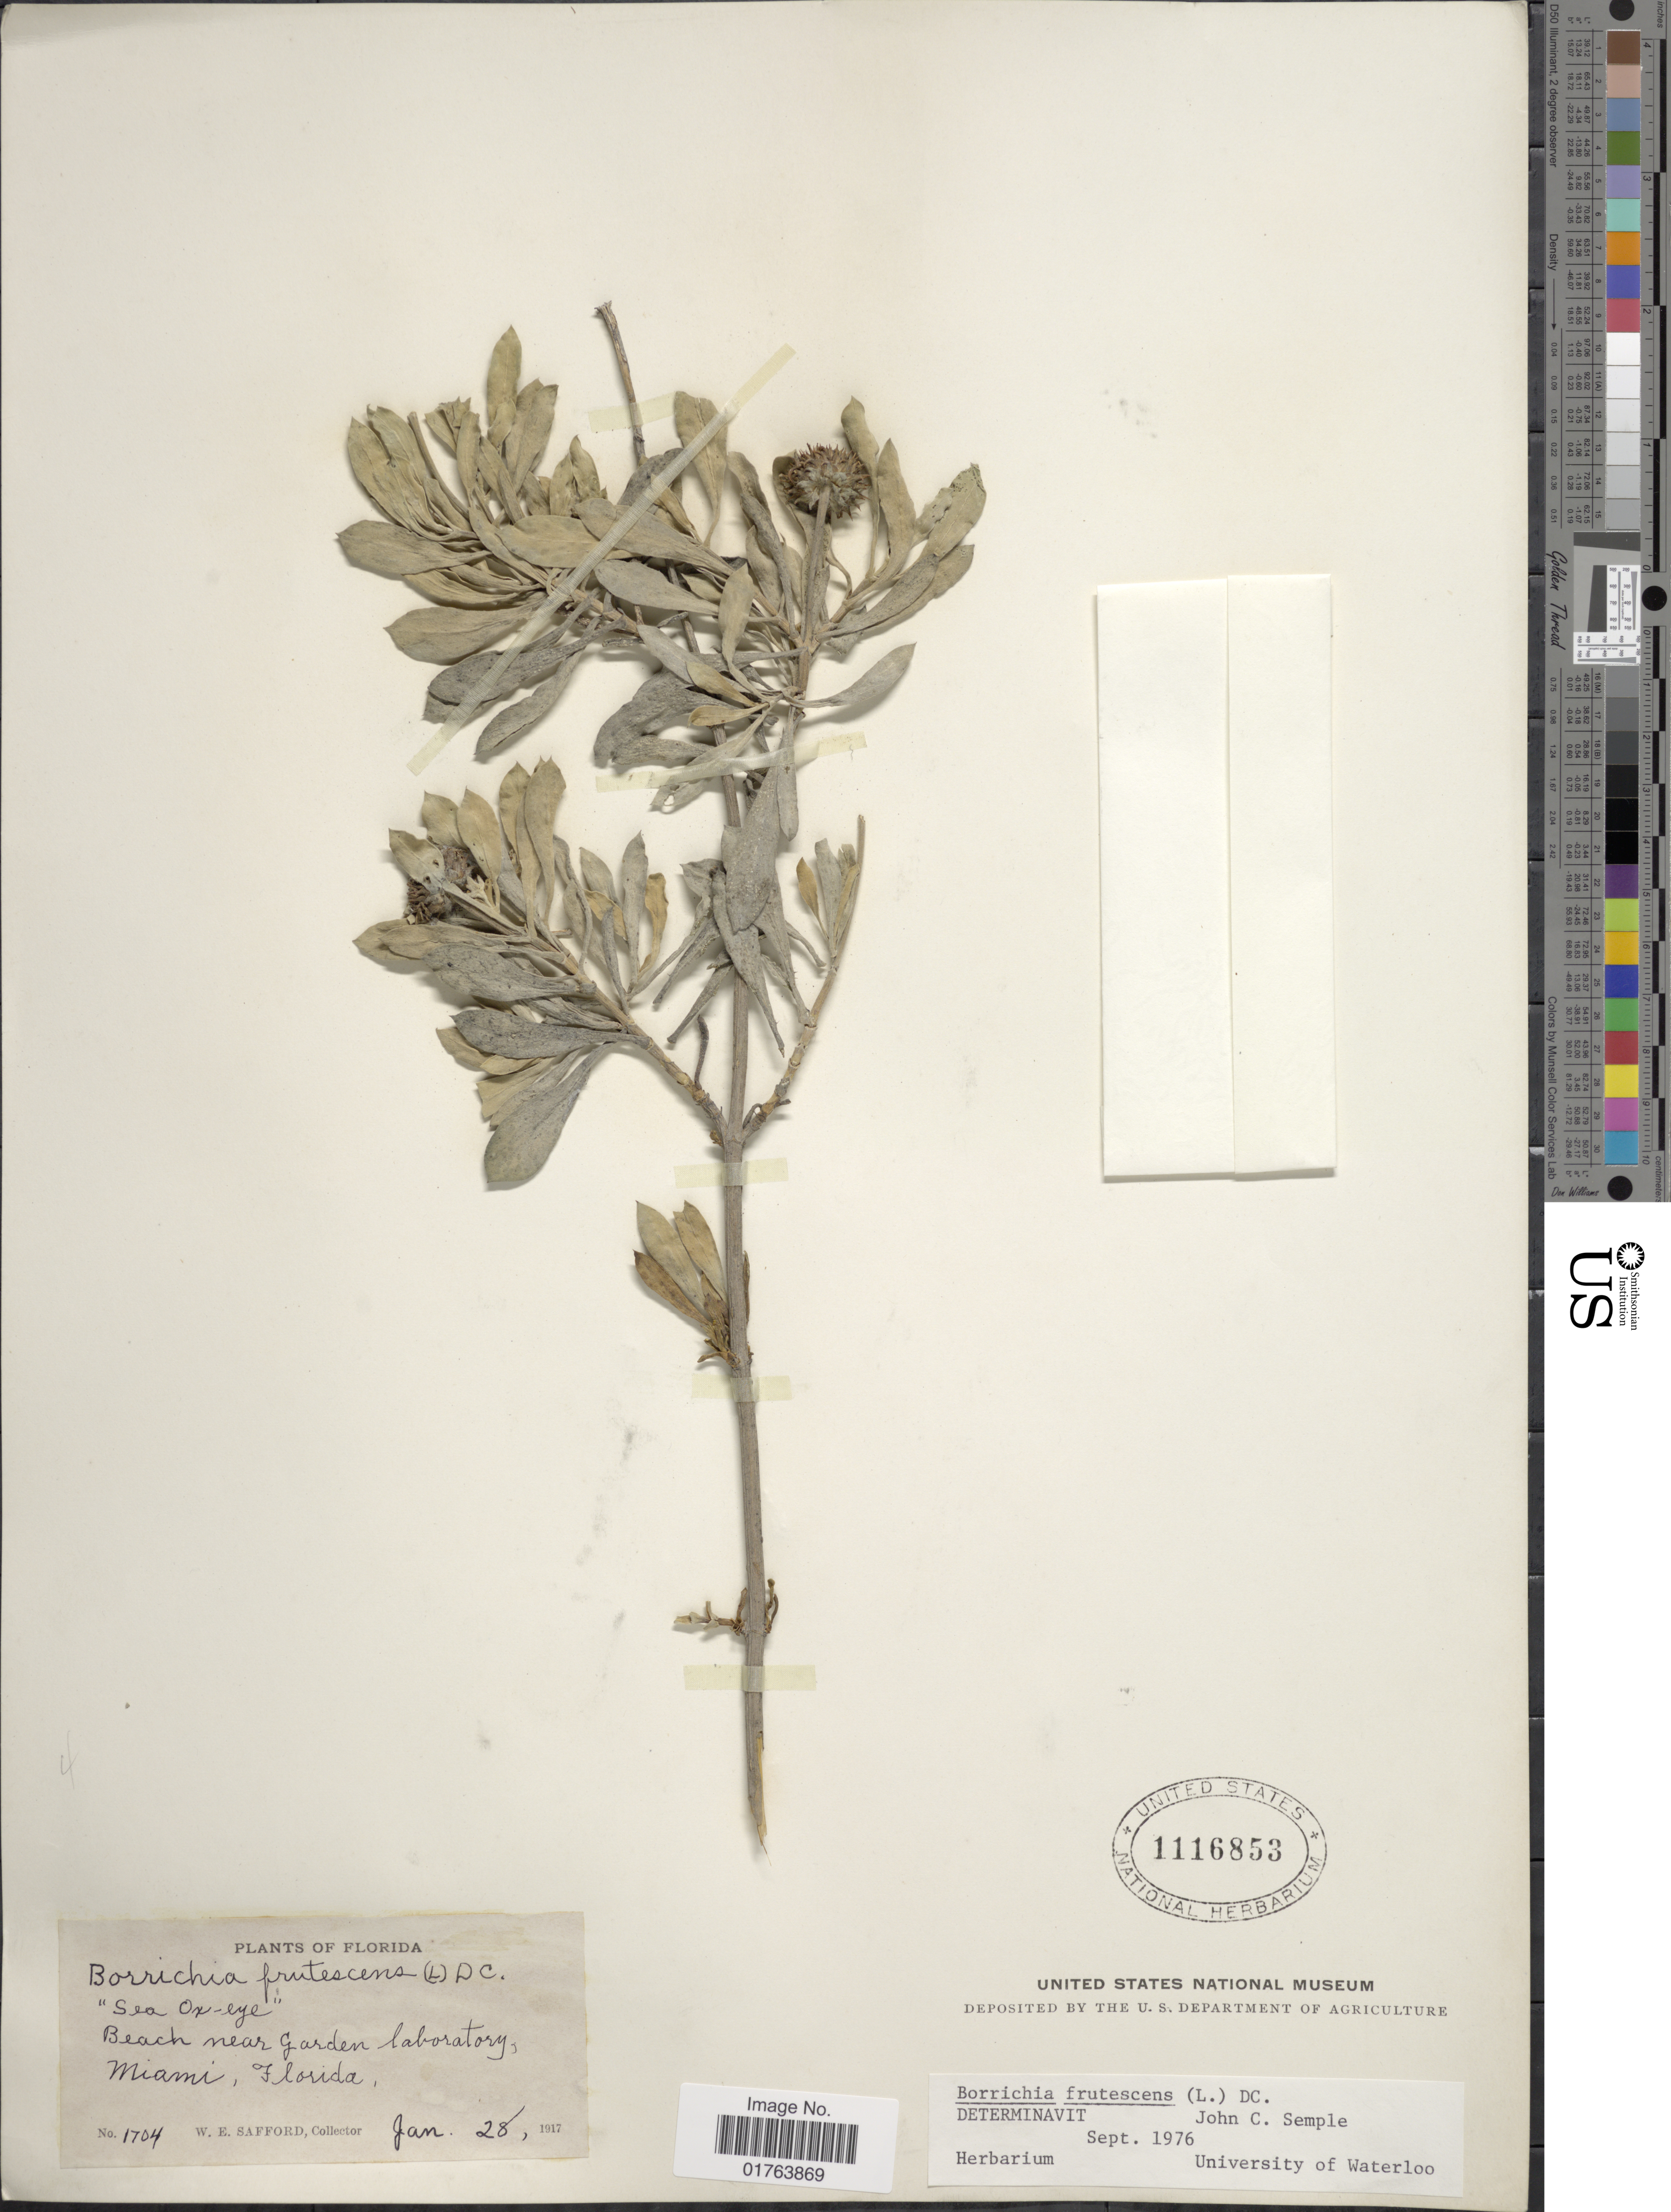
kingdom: Plantae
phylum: Tracheophyta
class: Magnoliopsida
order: Asterales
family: Asteraceae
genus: Borrichia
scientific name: Borrichia frutescens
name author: (L.) DC.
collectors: W. E. Safford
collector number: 1704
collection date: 1917-01-28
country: United States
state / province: Florida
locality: Beach near Garden laboratory, Miami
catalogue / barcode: US 116853